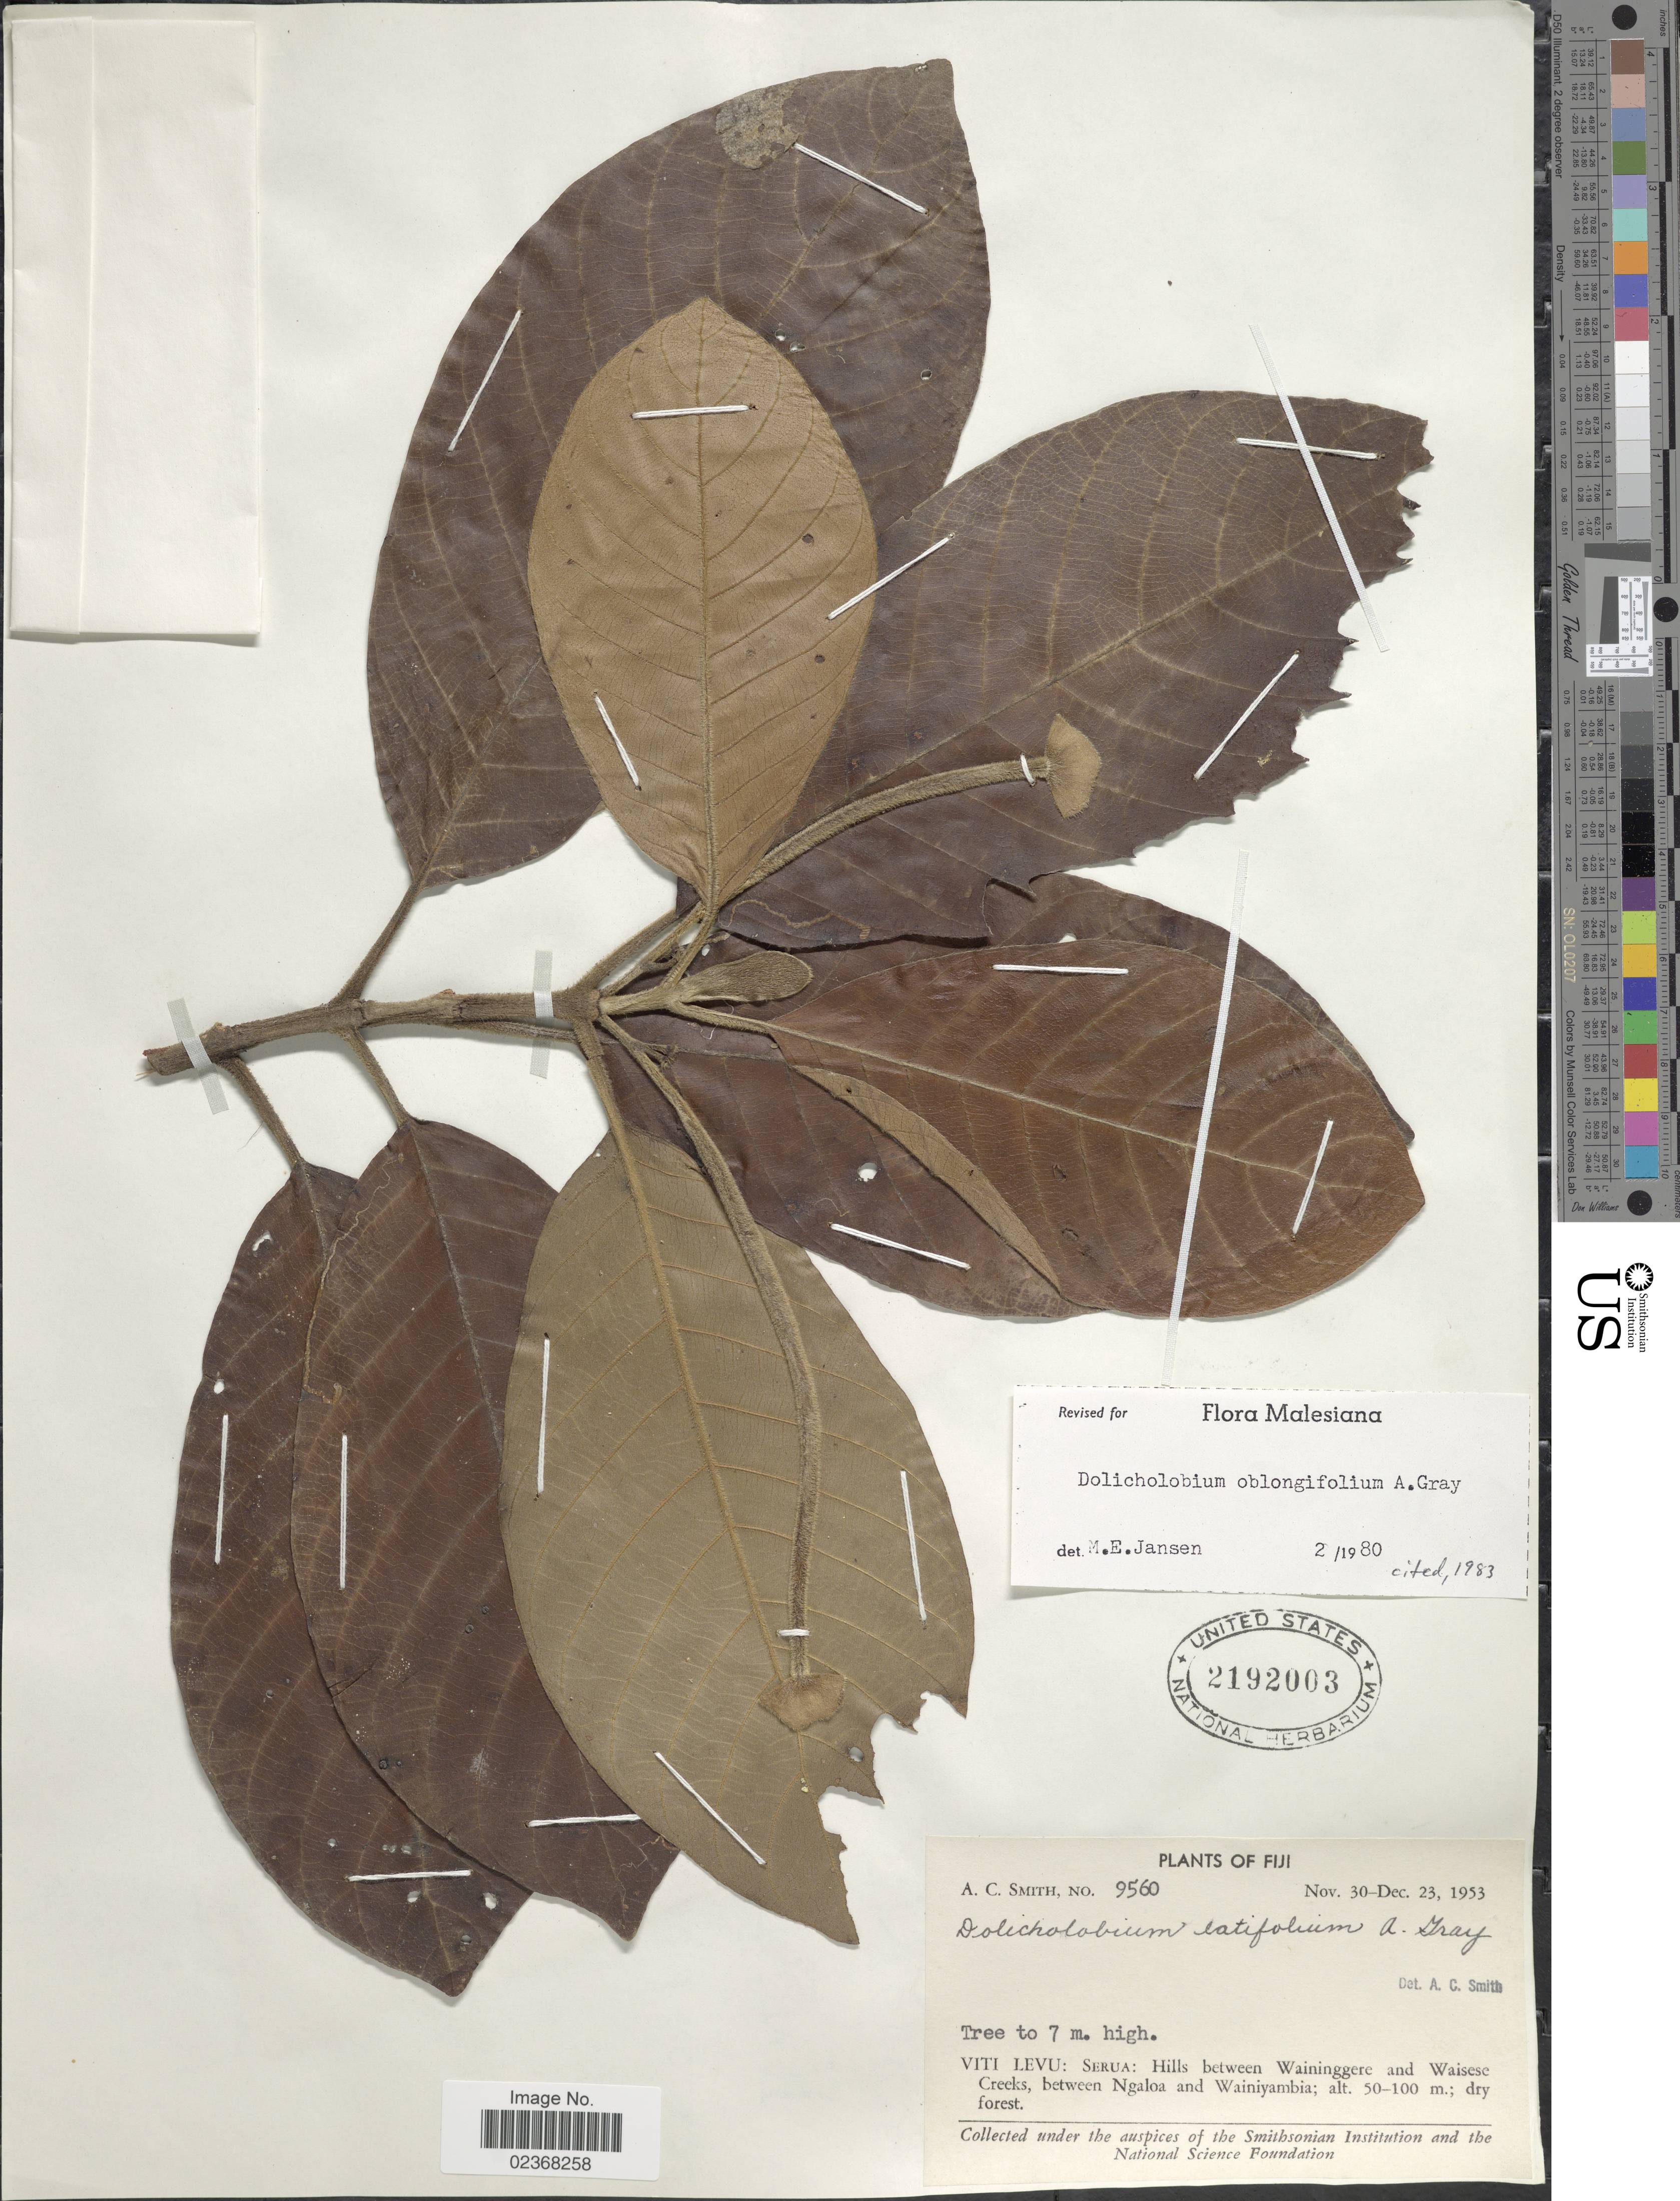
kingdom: Plantae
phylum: Tracheophyta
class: Magnoliopsida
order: Gentianales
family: Rubiaceae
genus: Dolicholobium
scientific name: Dolicholobium oblongifolium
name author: A. Gray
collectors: A. C. Smith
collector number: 9560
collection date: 1953-11-30/1953-12-23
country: Fiji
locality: Viti Levu: serua: Hills between Waininggere and Waisese Creeks, between Ngaloa and Wainiyambia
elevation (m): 50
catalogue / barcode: US 2192003